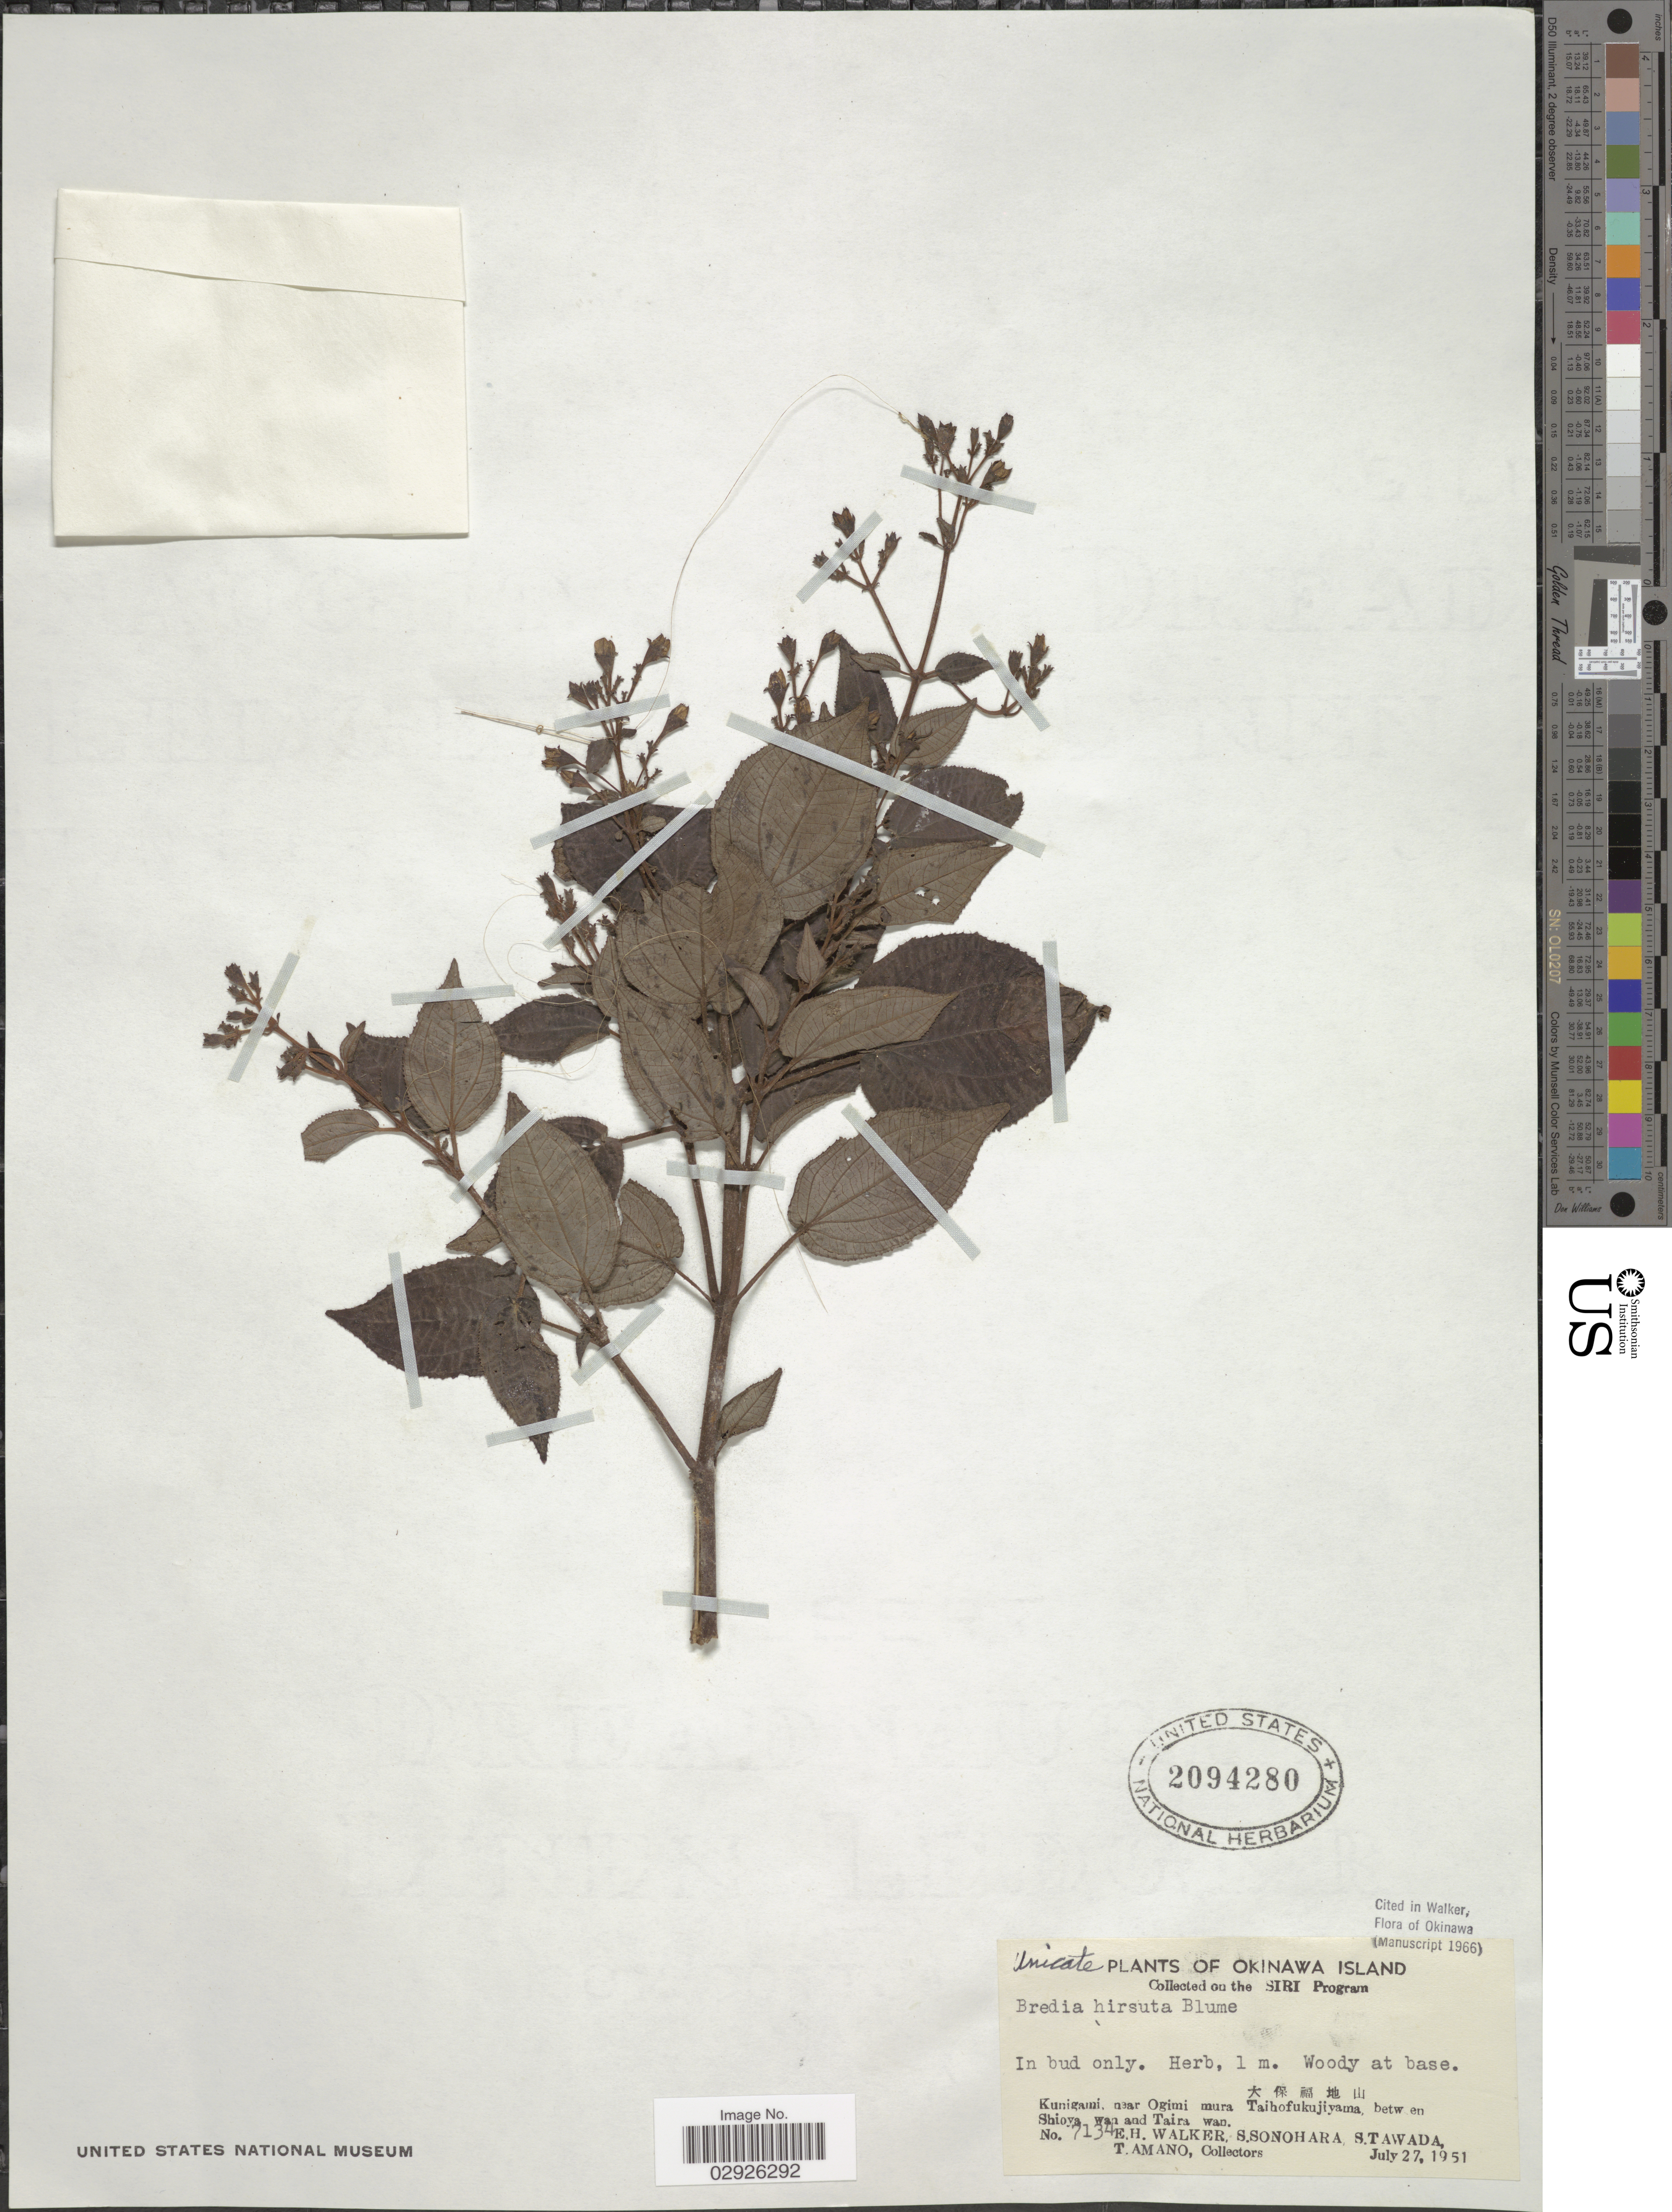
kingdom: Plantae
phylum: Tracheophyta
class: Magnoliopsida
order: Myrtales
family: Melastomataceae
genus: Bredia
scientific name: Bredia hirsuta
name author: Blume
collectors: E. H. Walker, S. Sonohara, S. Tawada & T. Amano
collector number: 7134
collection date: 1951-07-27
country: Japan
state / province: Okinawa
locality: Okinawa Island, Kunigami, near Ogimi mura Taihofukujiyama, between Shioya, wan and Taira wan.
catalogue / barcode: US 2094280